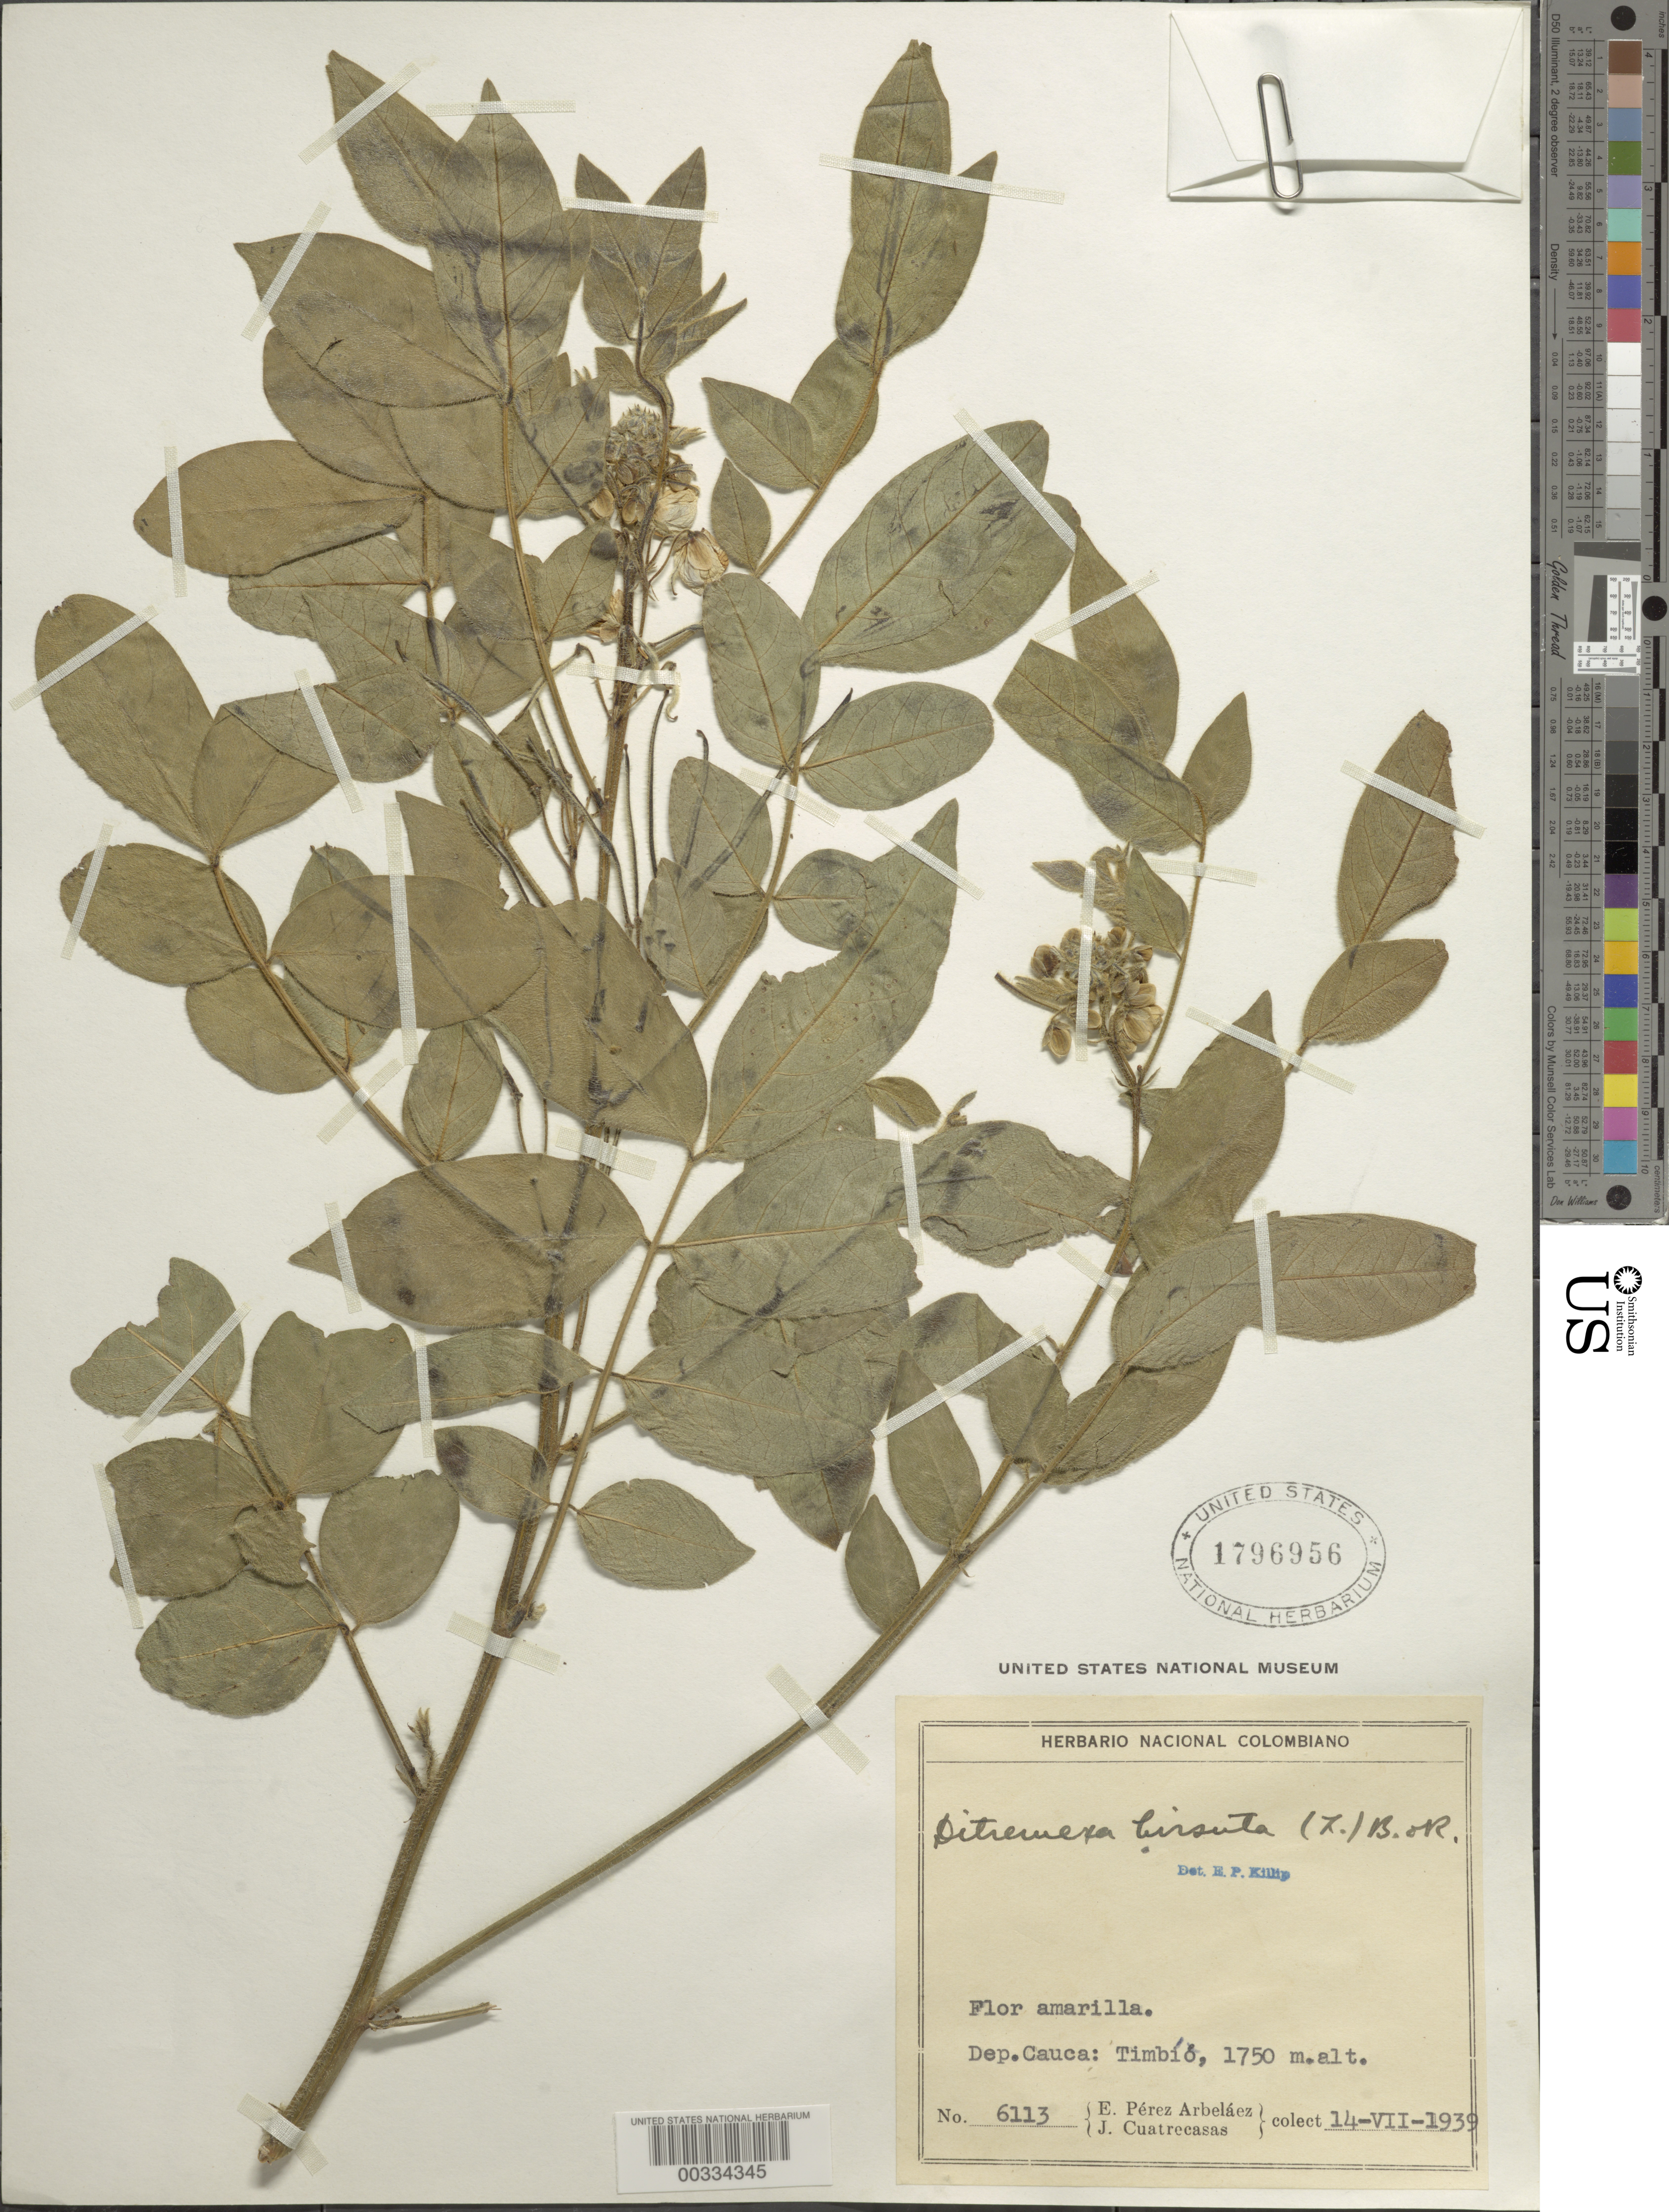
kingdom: Plantae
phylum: Tracheophyta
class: Magnoliopsida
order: Fabales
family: Fabaceae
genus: Senna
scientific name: Senna hirsuta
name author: (L.) H.S. Irwin & Barneby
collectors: E. Pérez Arbeláez & J. Cuatrecasas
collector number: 6113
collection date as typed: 14 Jul 1939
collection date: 1939-07-14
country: Colombia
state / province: Cauca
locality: Timbio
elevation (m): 1750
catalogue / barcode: US 1796956